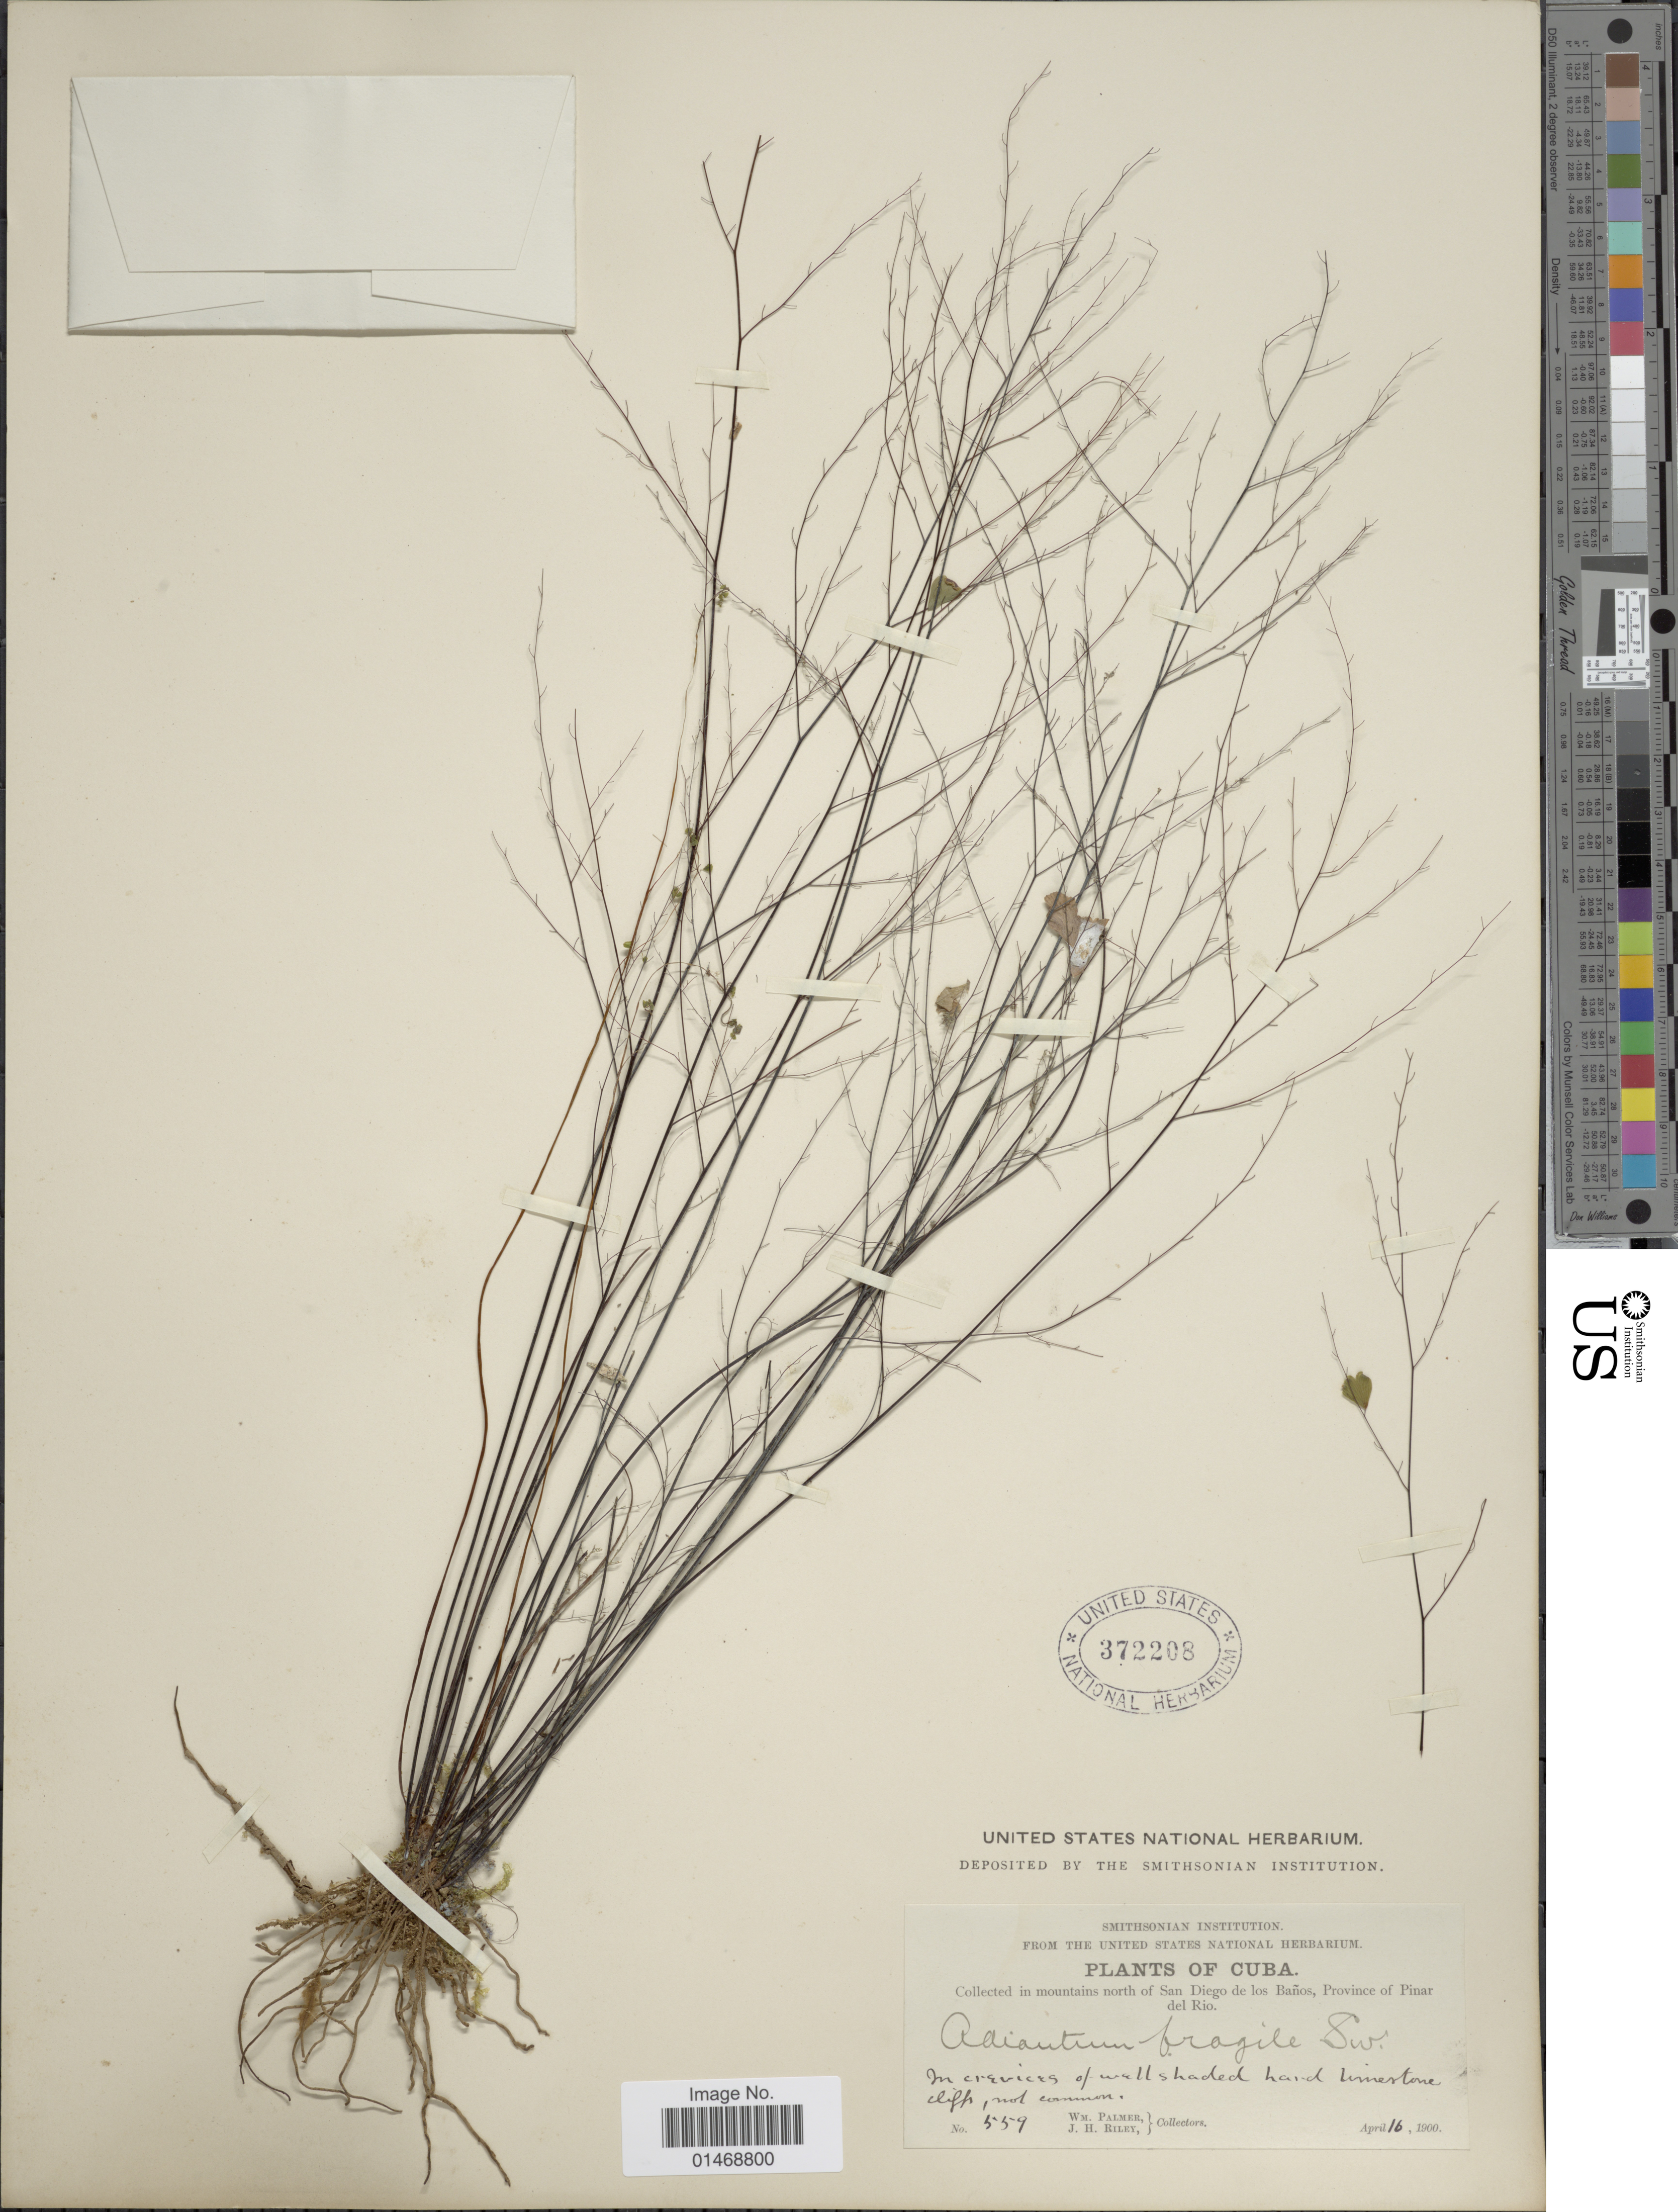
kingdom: Plantae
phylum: Tracheophyta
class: Polypodiopsida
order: Polypodiales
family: Pteridaceae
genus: Adiantum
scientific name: Adiantum fragile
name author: Sw.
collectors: W. Palmer & J. H. Riley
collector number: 559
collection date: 1900-04-16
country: Cuba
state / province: Pinar del Río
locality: In mountains north of San Diego de los Baños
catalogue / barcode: US 372208